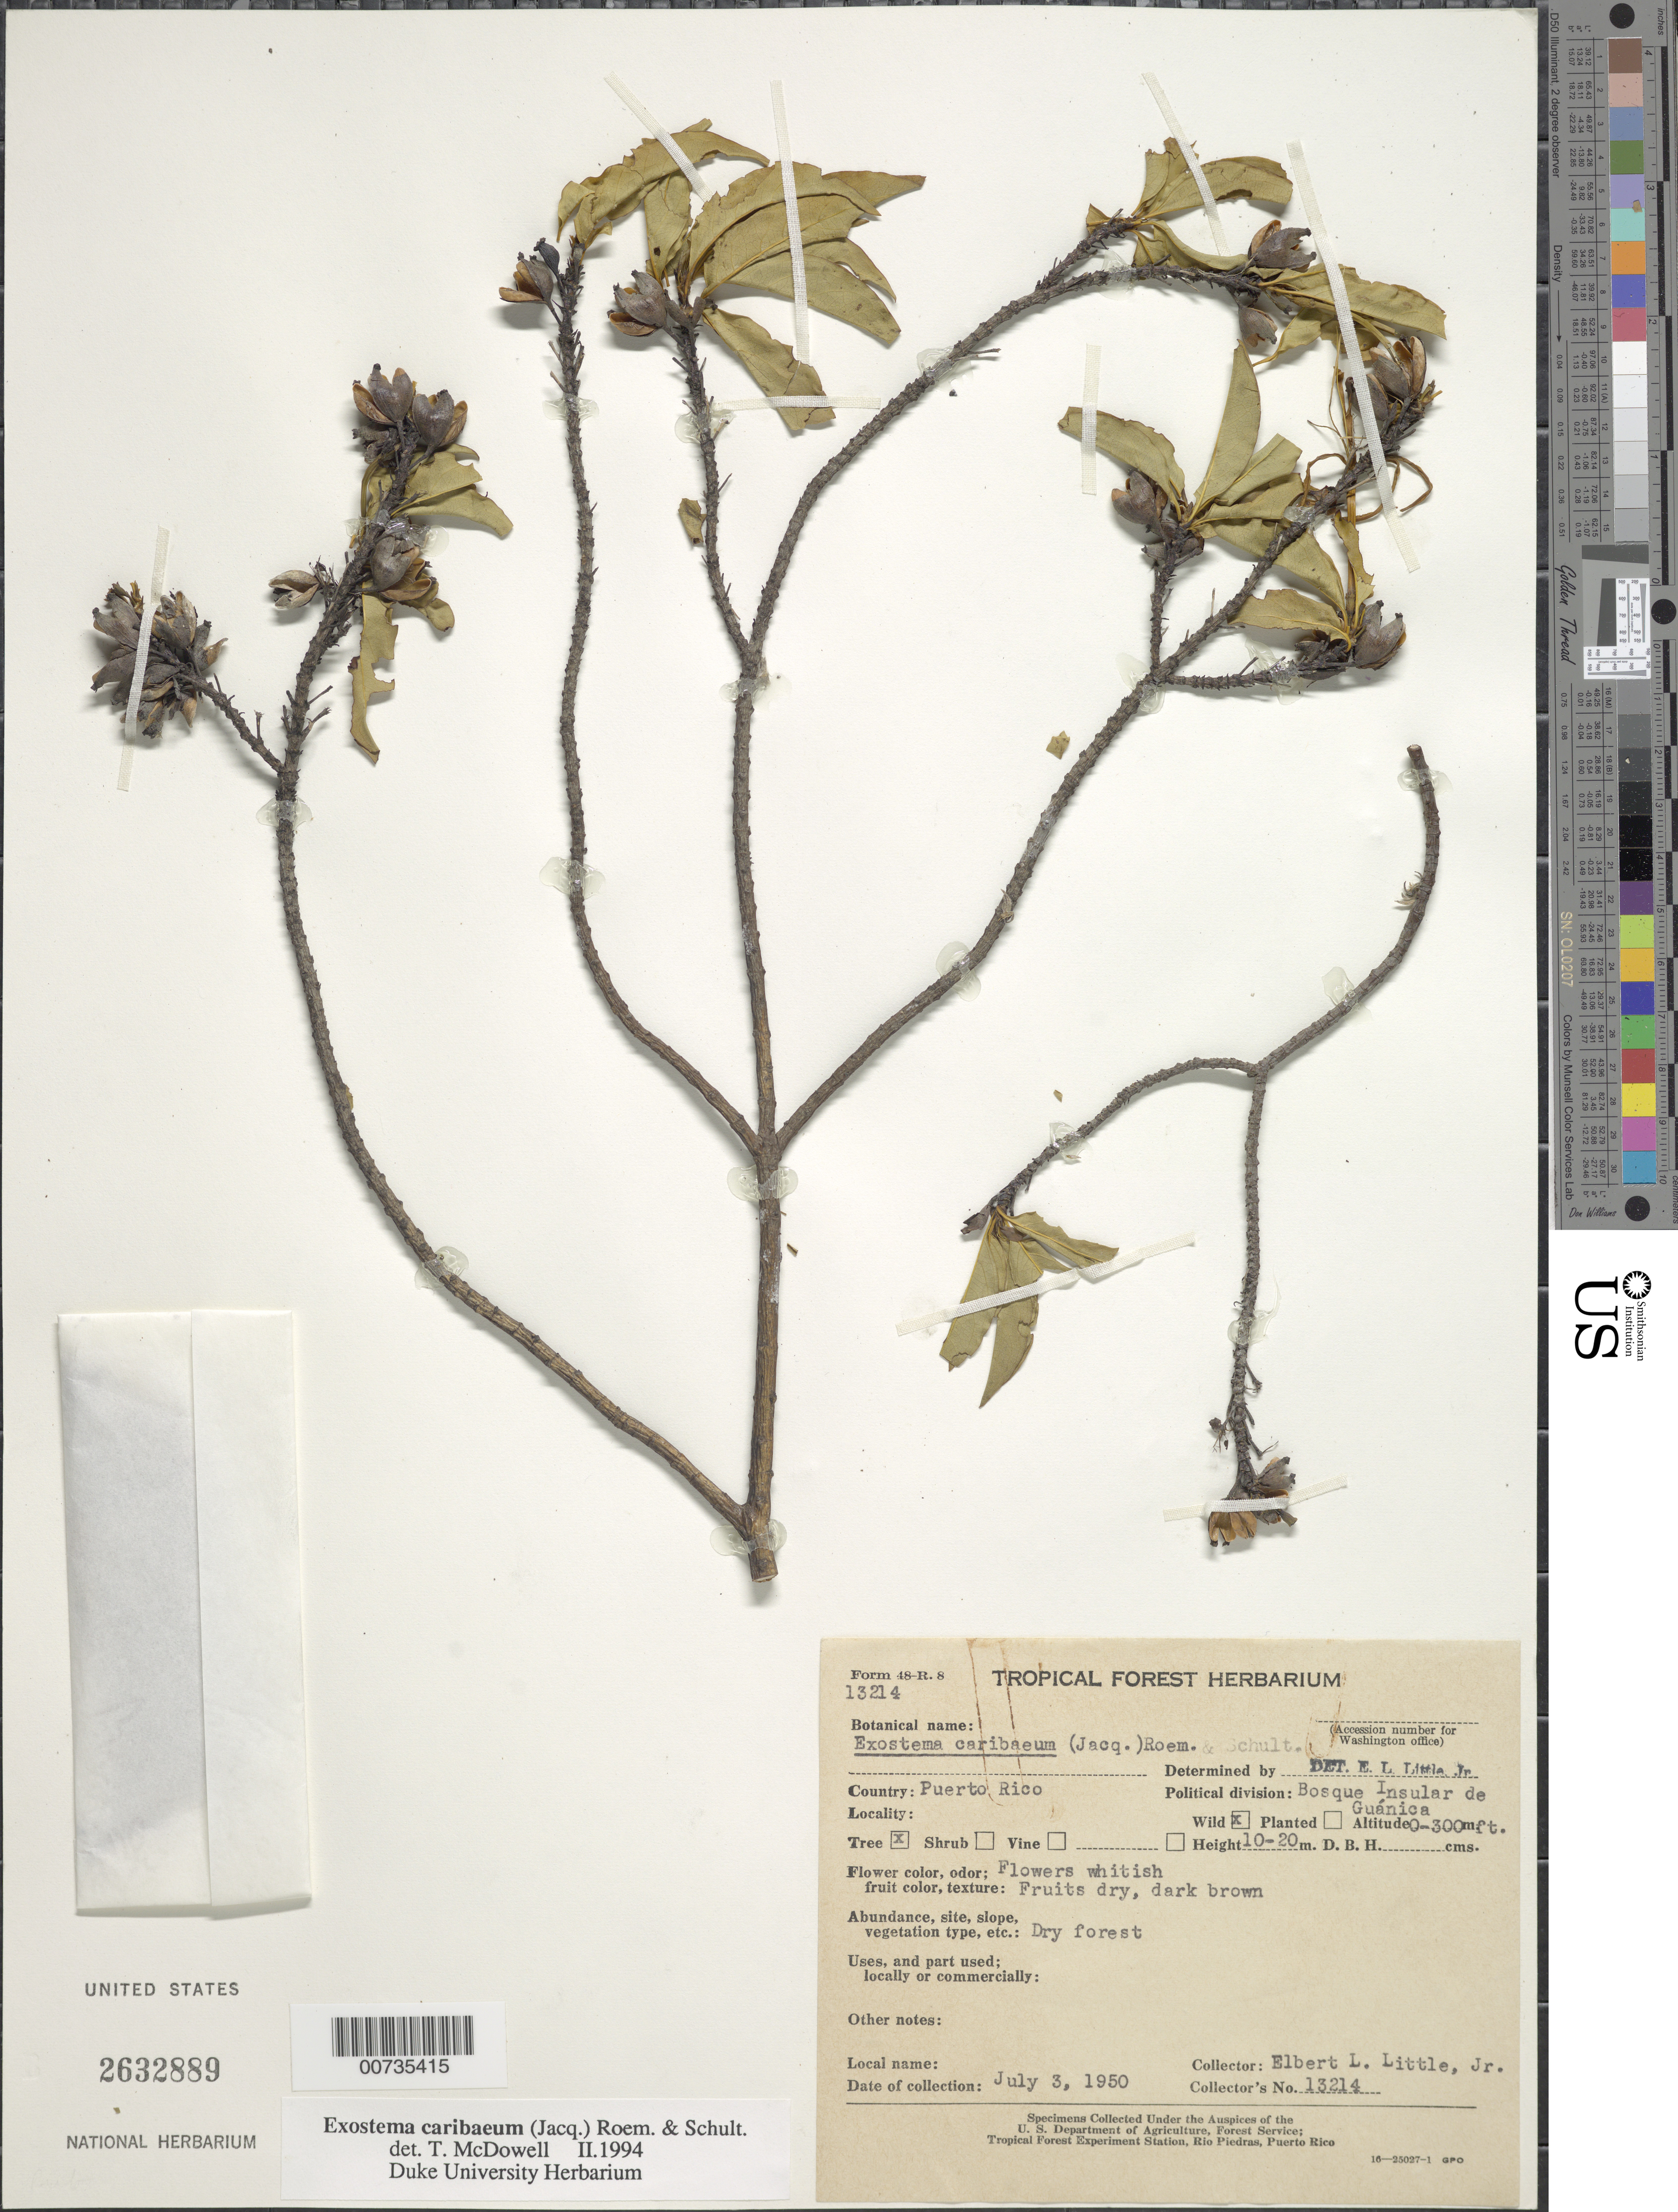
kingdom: Plantae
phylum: Tracheophyta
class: Magnoliopsida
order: Gentianales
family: Rubiaceae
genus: Exostema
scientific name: Exostema caribaeum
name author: (Jacq.) Roem. & Schult.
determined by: McDowell, T.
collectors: E. L. Little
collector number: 13214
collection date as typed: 03 Jul 1950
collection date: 1950-07-03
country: Puerto Rico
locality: Bosque Insular de Guánica.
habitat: Dry forest.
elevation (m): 0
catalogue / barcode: US 2632889